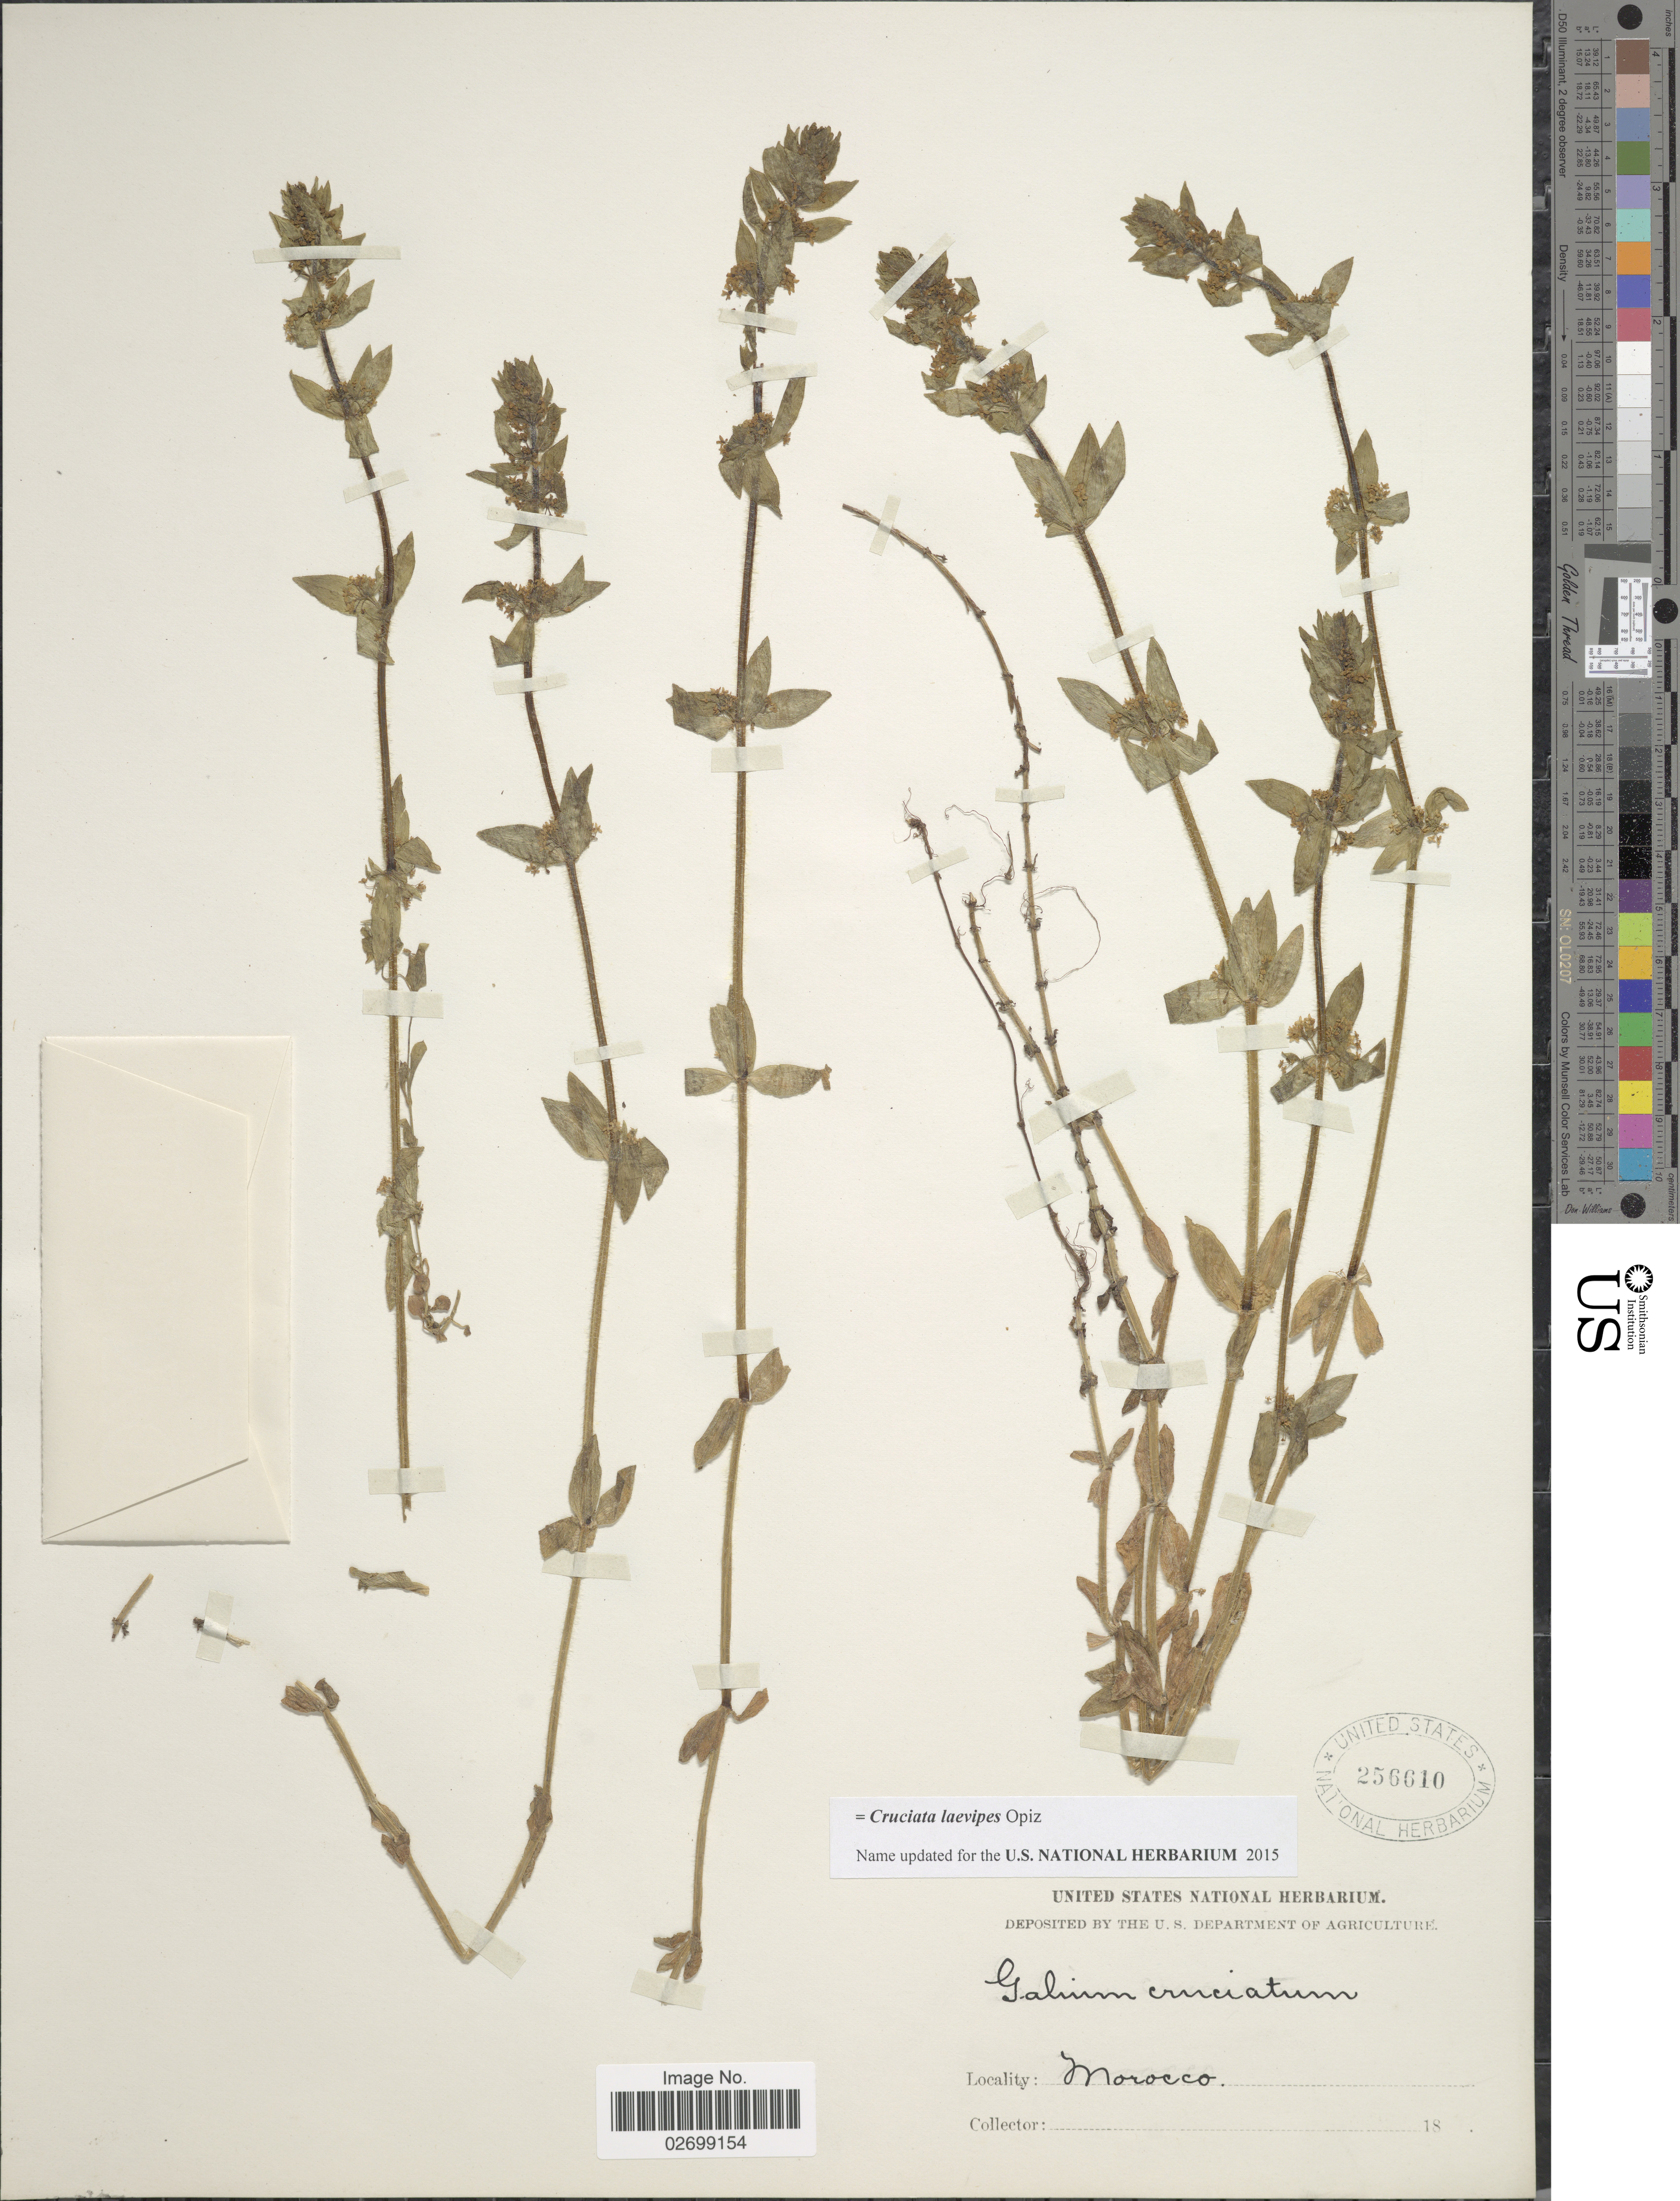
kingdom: Plantae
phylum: Tracheophyta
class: Magnoliopsida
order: Gentianales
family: Rubiaceae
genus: Cruciata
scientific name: Cruciata laevipes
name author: Opiz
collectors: ex herb. United States National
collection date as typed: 18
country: Morocco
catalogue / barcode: US 256610